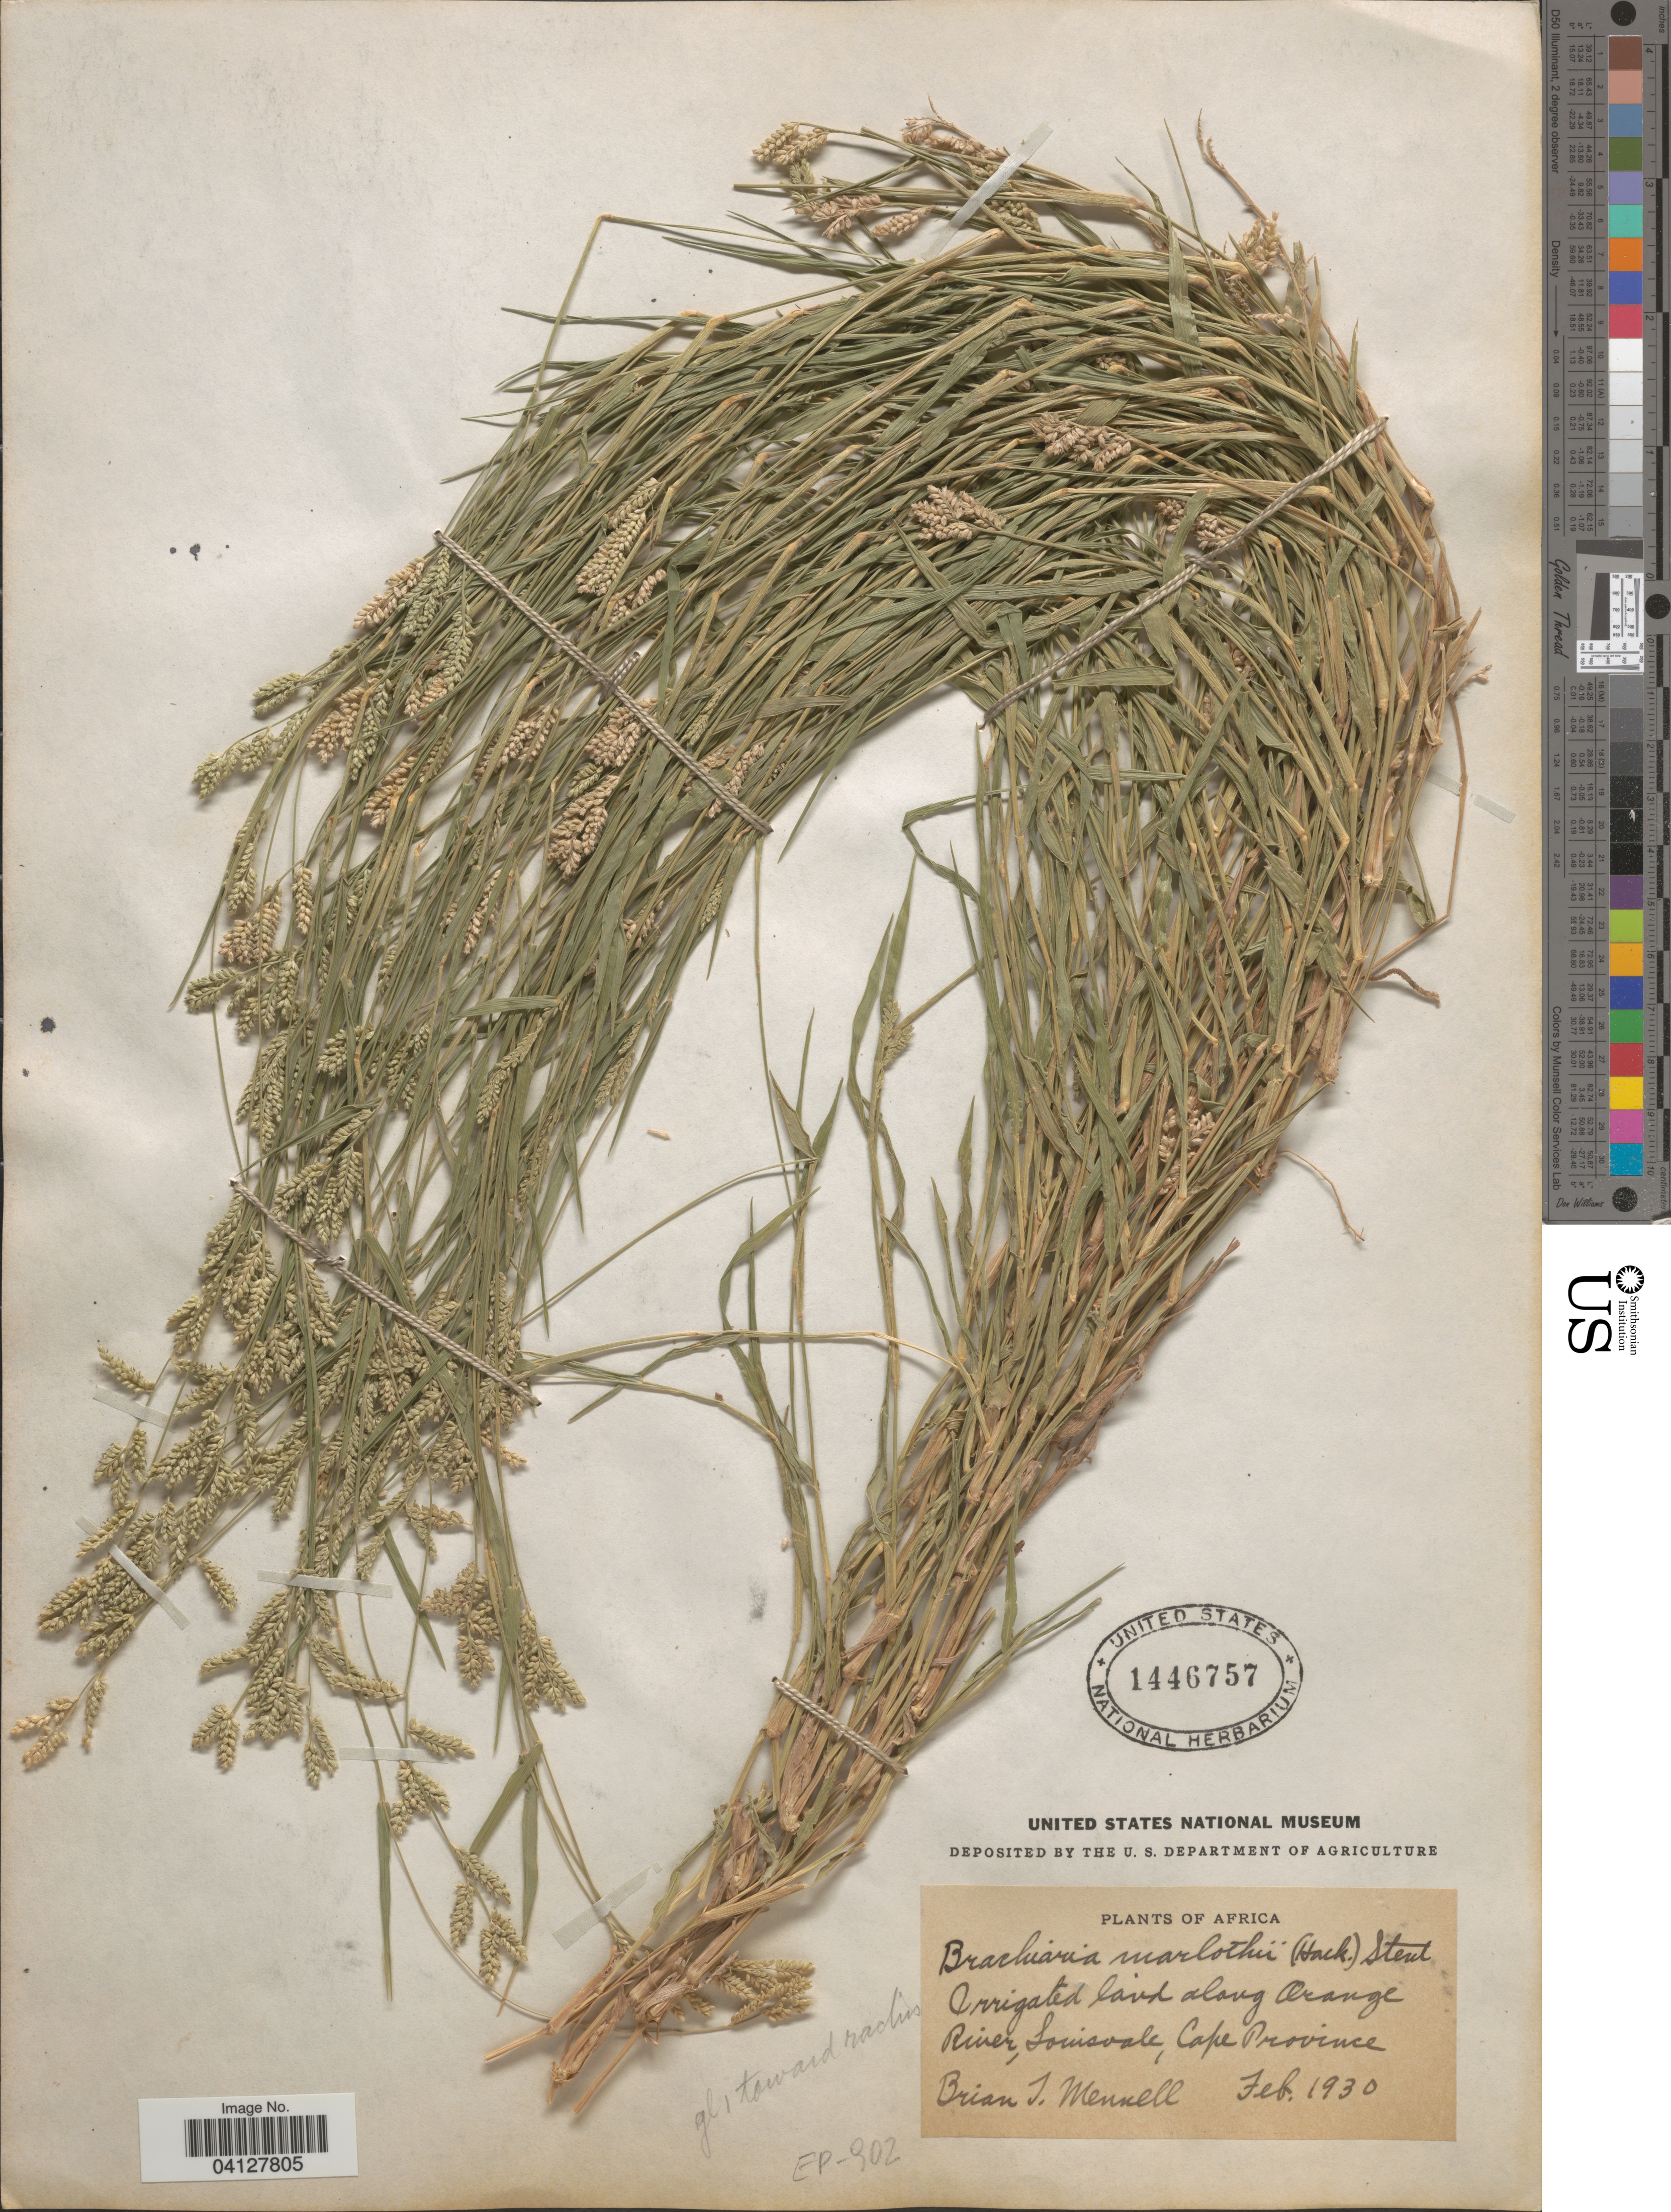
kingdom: Plantae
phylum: Tracheophyta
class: Liliopsida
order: Poales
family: Poaceae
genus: Brachiaria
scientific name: Brachiaria marlothii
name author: (Hack.) Stent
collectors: B. Mennell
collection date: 1930-02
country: South Africa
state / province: Northern Cape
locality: Along Orange River, Louisvale.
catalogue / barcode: US 1446757